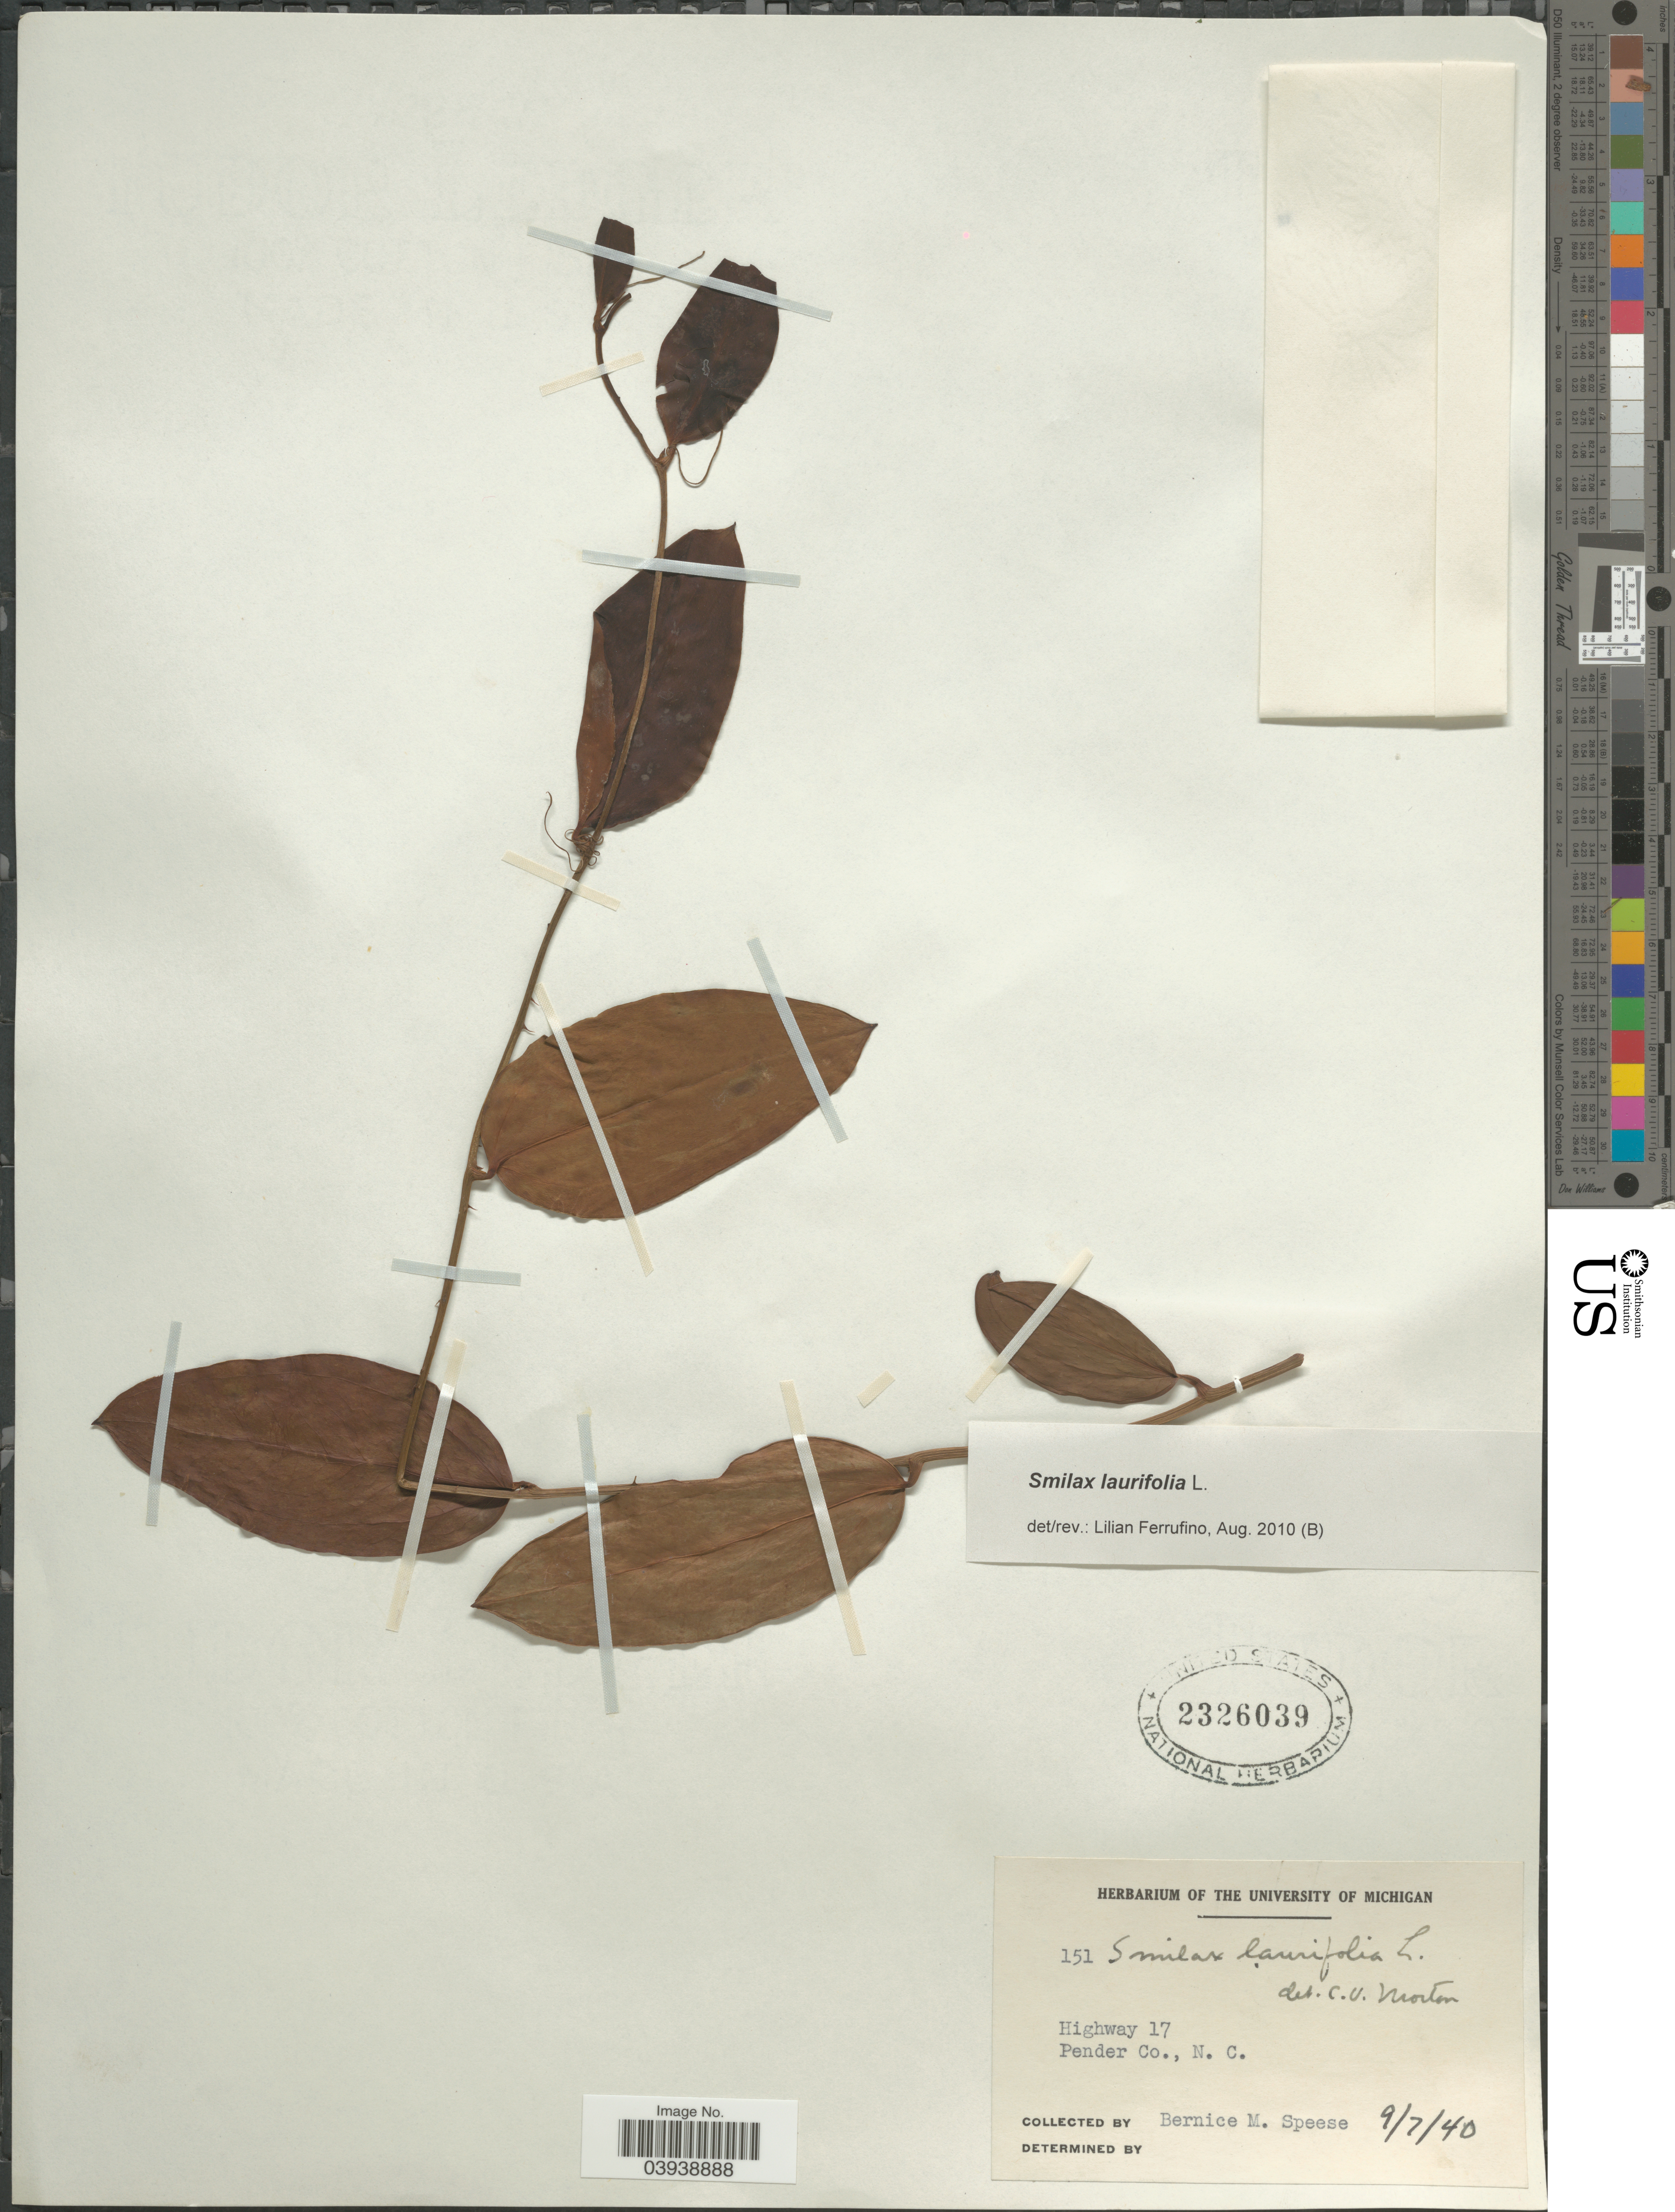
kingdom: Plantae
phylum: Tracheophyta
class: Liliopsida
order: Liliales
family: Smilacaceae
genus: Smilax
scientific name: Smilax laurifolia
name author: L.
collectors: B. Speese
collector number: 151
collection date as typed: Transcribed d/m/y: 7/9/40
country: United States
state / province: North Carolina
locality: Highway 17. Pender Co.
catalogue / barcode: US 2326039